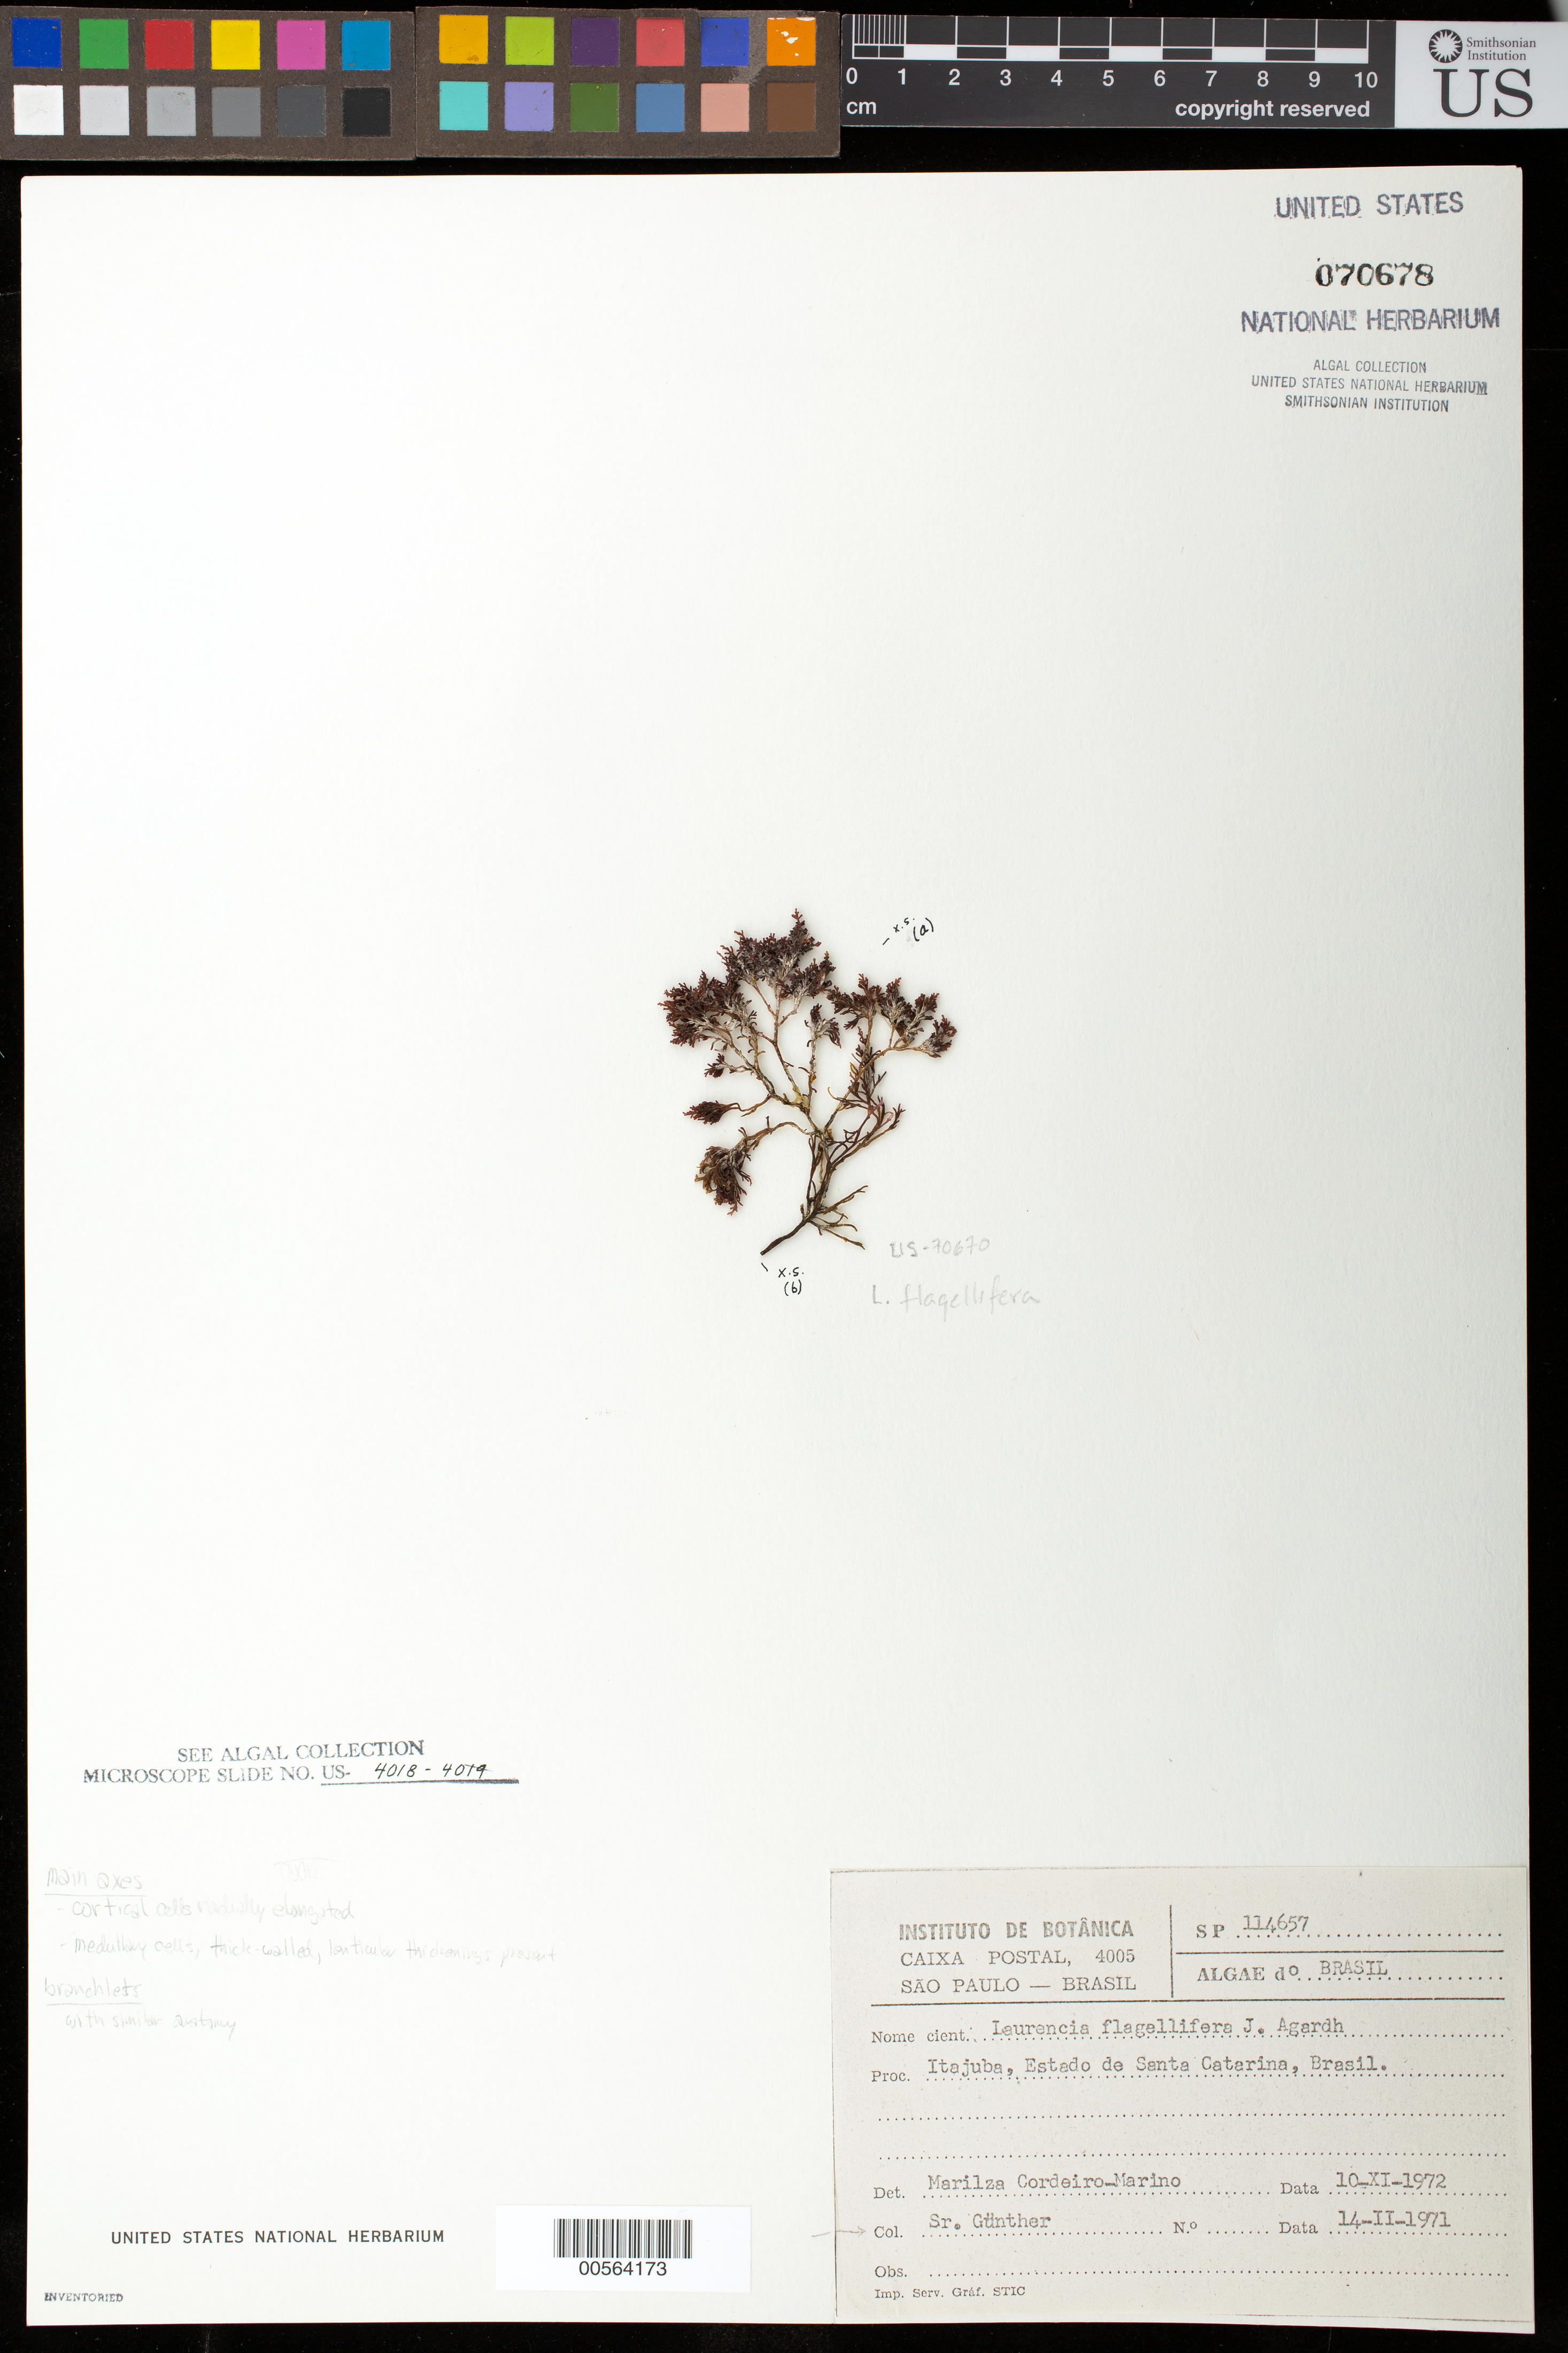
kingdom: Plantae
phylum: Rhodophyta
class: Florideophyceae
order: Ceramiales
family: Rhodomelaceae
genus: Laurencia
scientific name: Laurencia flagellifera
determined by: Cordeiro-Marino, M.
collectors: -. Guenther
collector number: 114657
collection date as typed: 14 Feb 1971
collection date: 1971-02-14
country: Brazil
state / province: Santa Catarina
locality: Itajuba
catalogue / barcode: US 70678